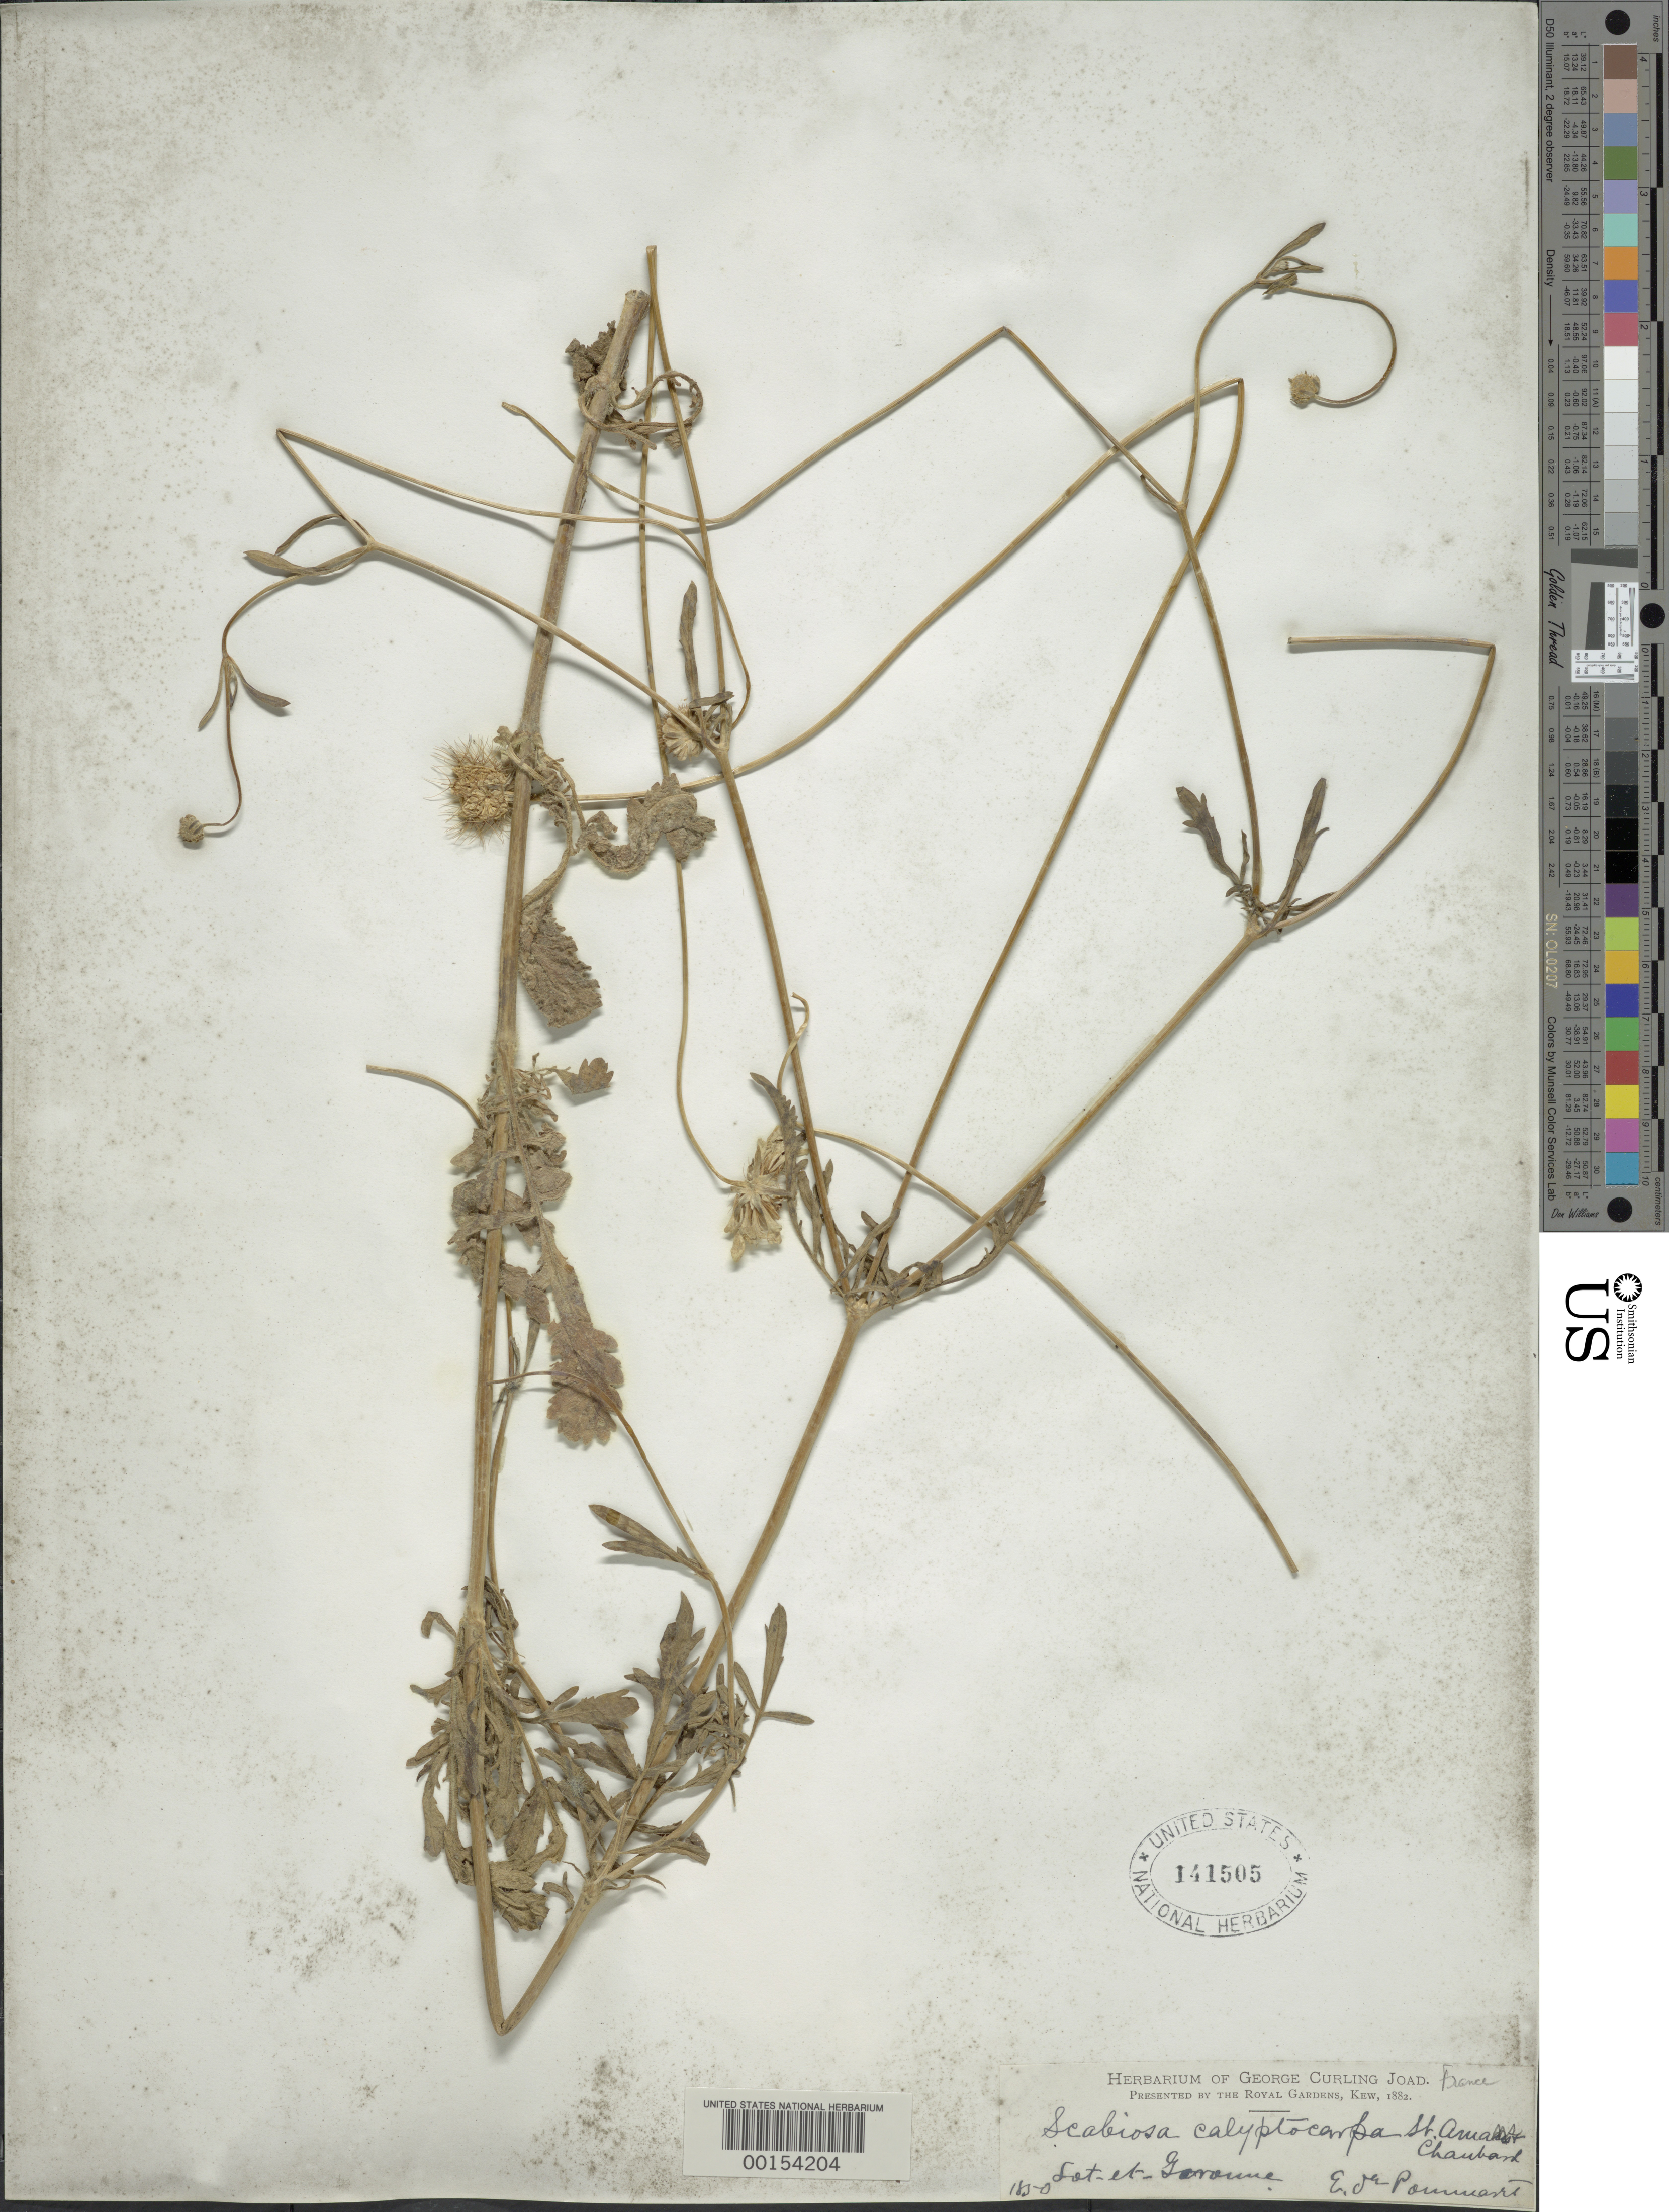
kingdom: Plantae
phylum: Tracheophyta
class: Magnoliopsida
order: Dipsacales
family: Caprifoliaceae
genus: Scabiosa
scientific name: Scabiosa calyptocarpa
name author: St.-Amans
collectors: E. de Pommant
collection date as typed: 1850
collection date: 1850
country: France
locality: Sot-et-Germane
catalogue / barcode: US 141505